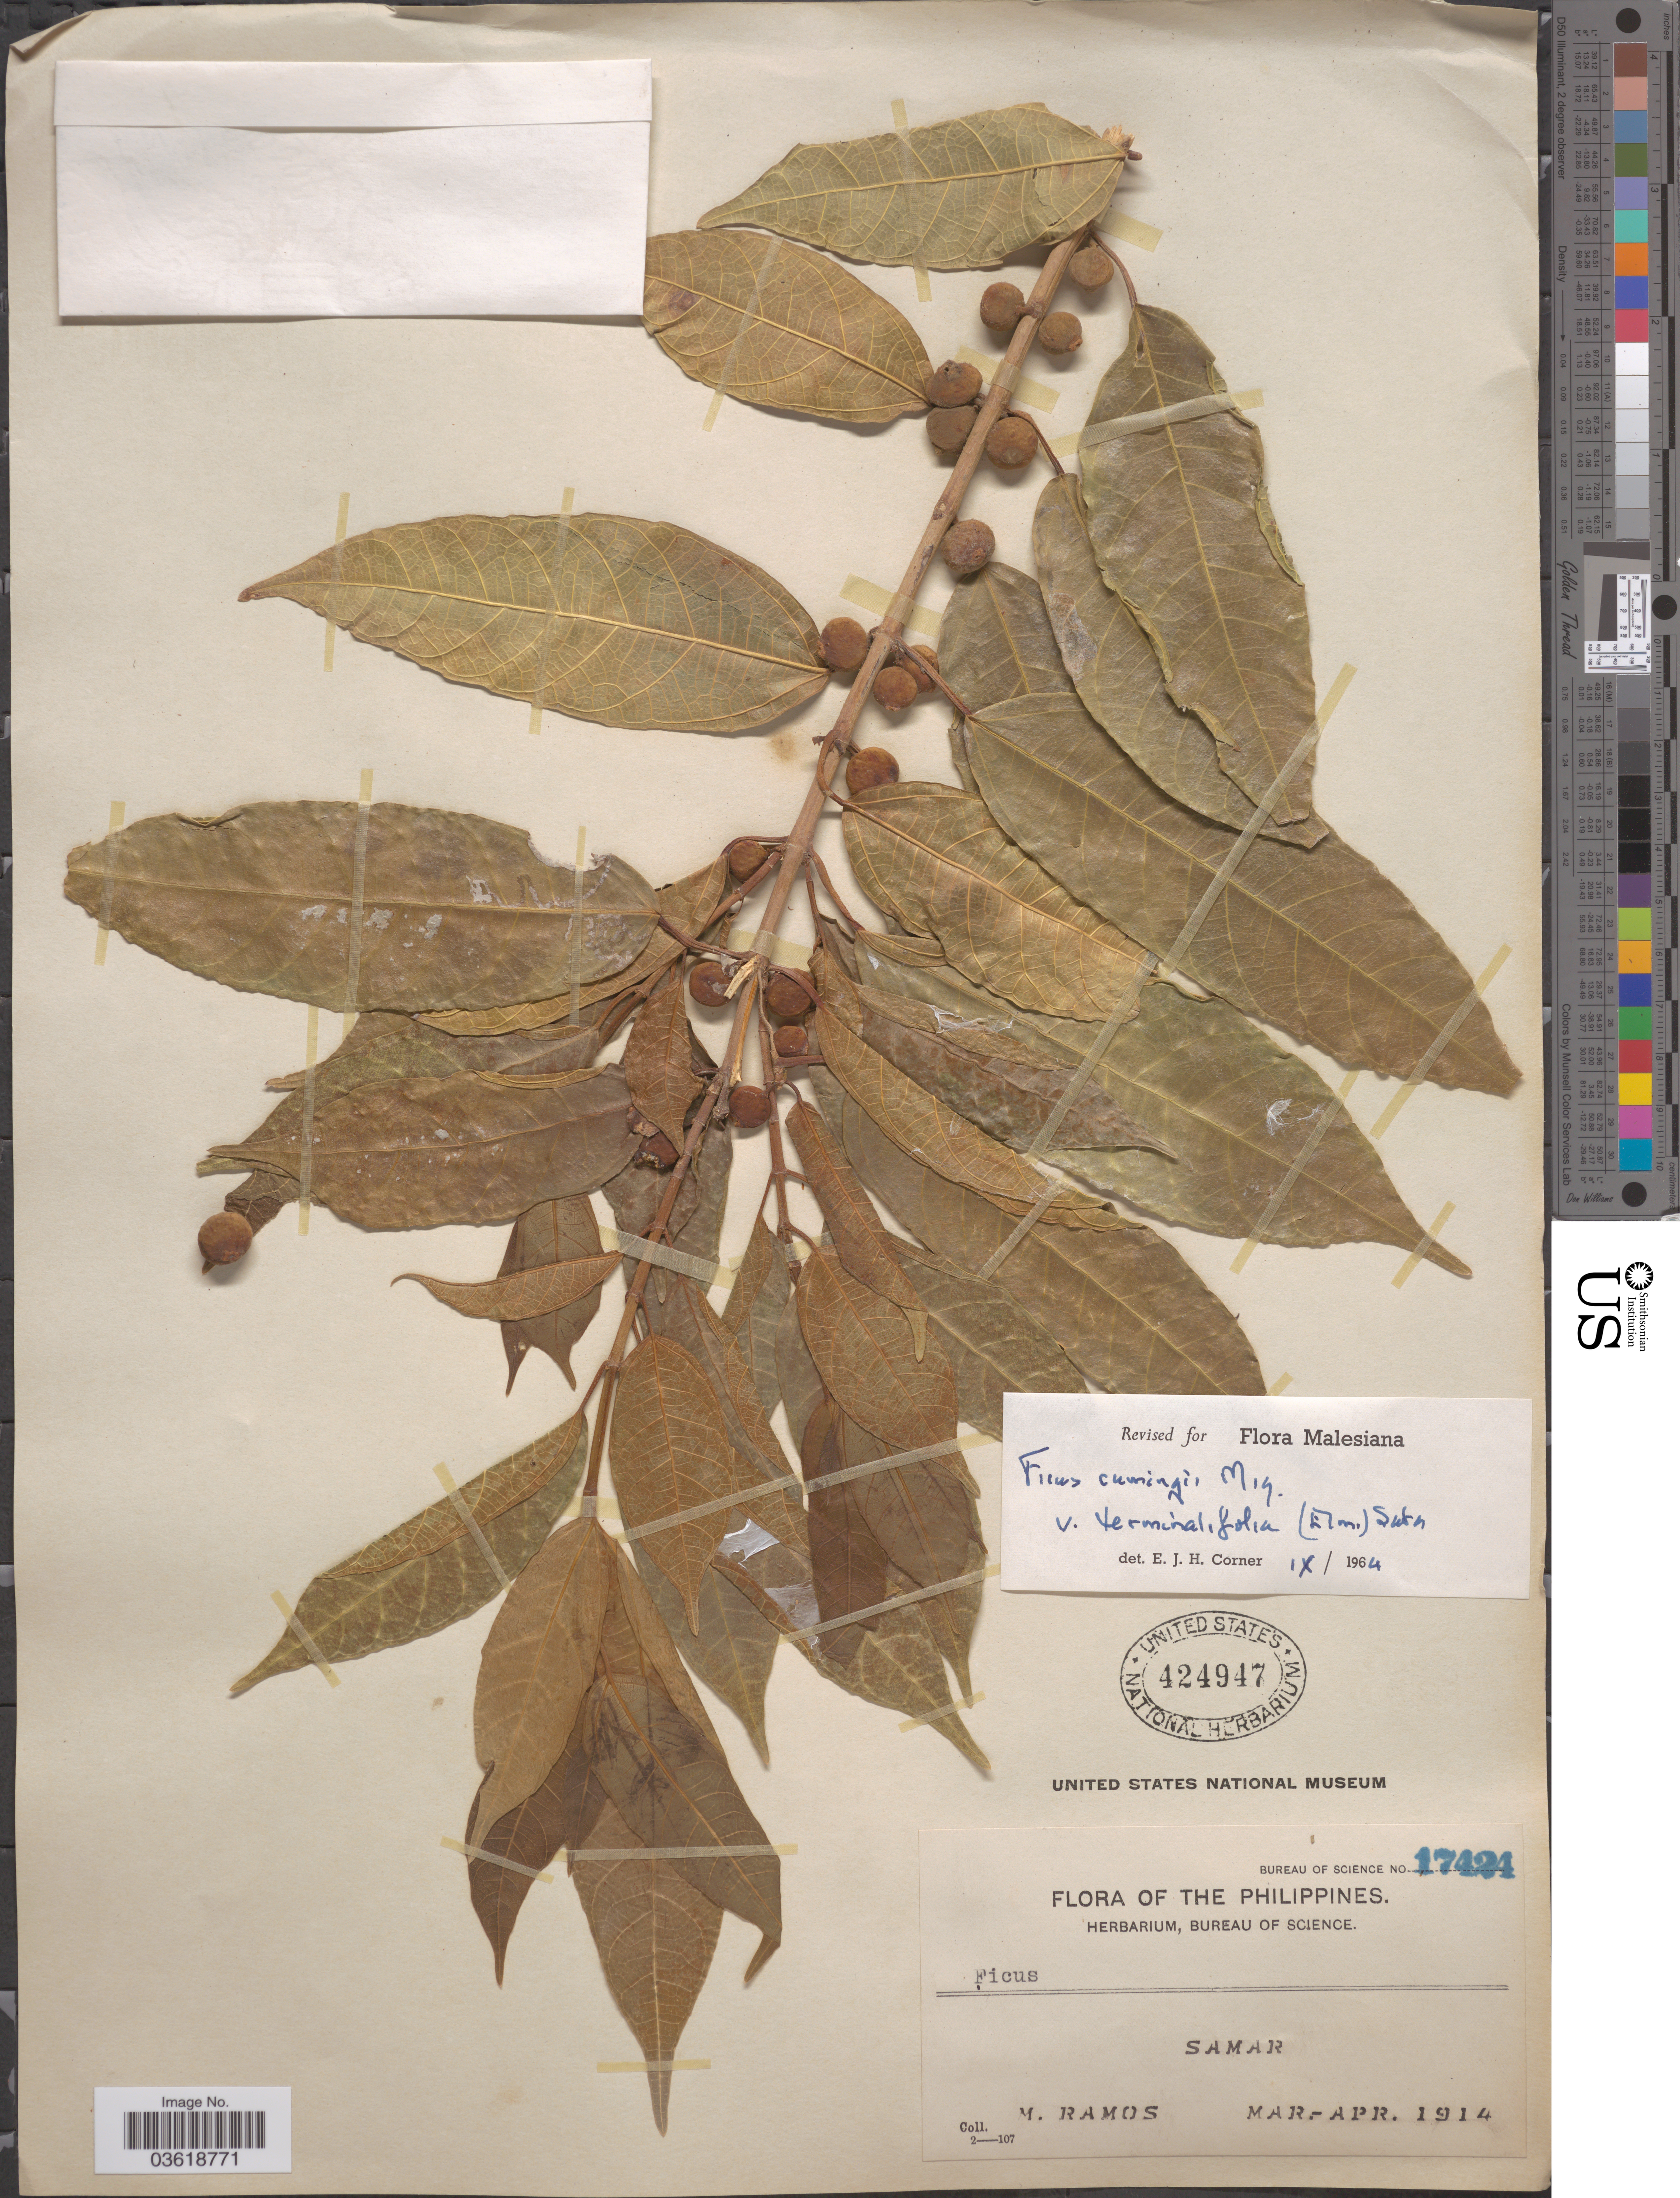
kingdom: Plantae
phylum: Tracheophyta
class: Magnoliopsida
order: Rosales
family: Moraceae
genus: Ficus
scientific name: Ficus cumingii var. terminalifolia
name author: (Elmer) Sata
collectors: M. Ramos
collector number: Bureau of Science 17424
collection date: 1914-03/1914-04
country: Philippines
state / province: Eastern Visayas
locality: Samar.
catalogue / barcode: US 424947